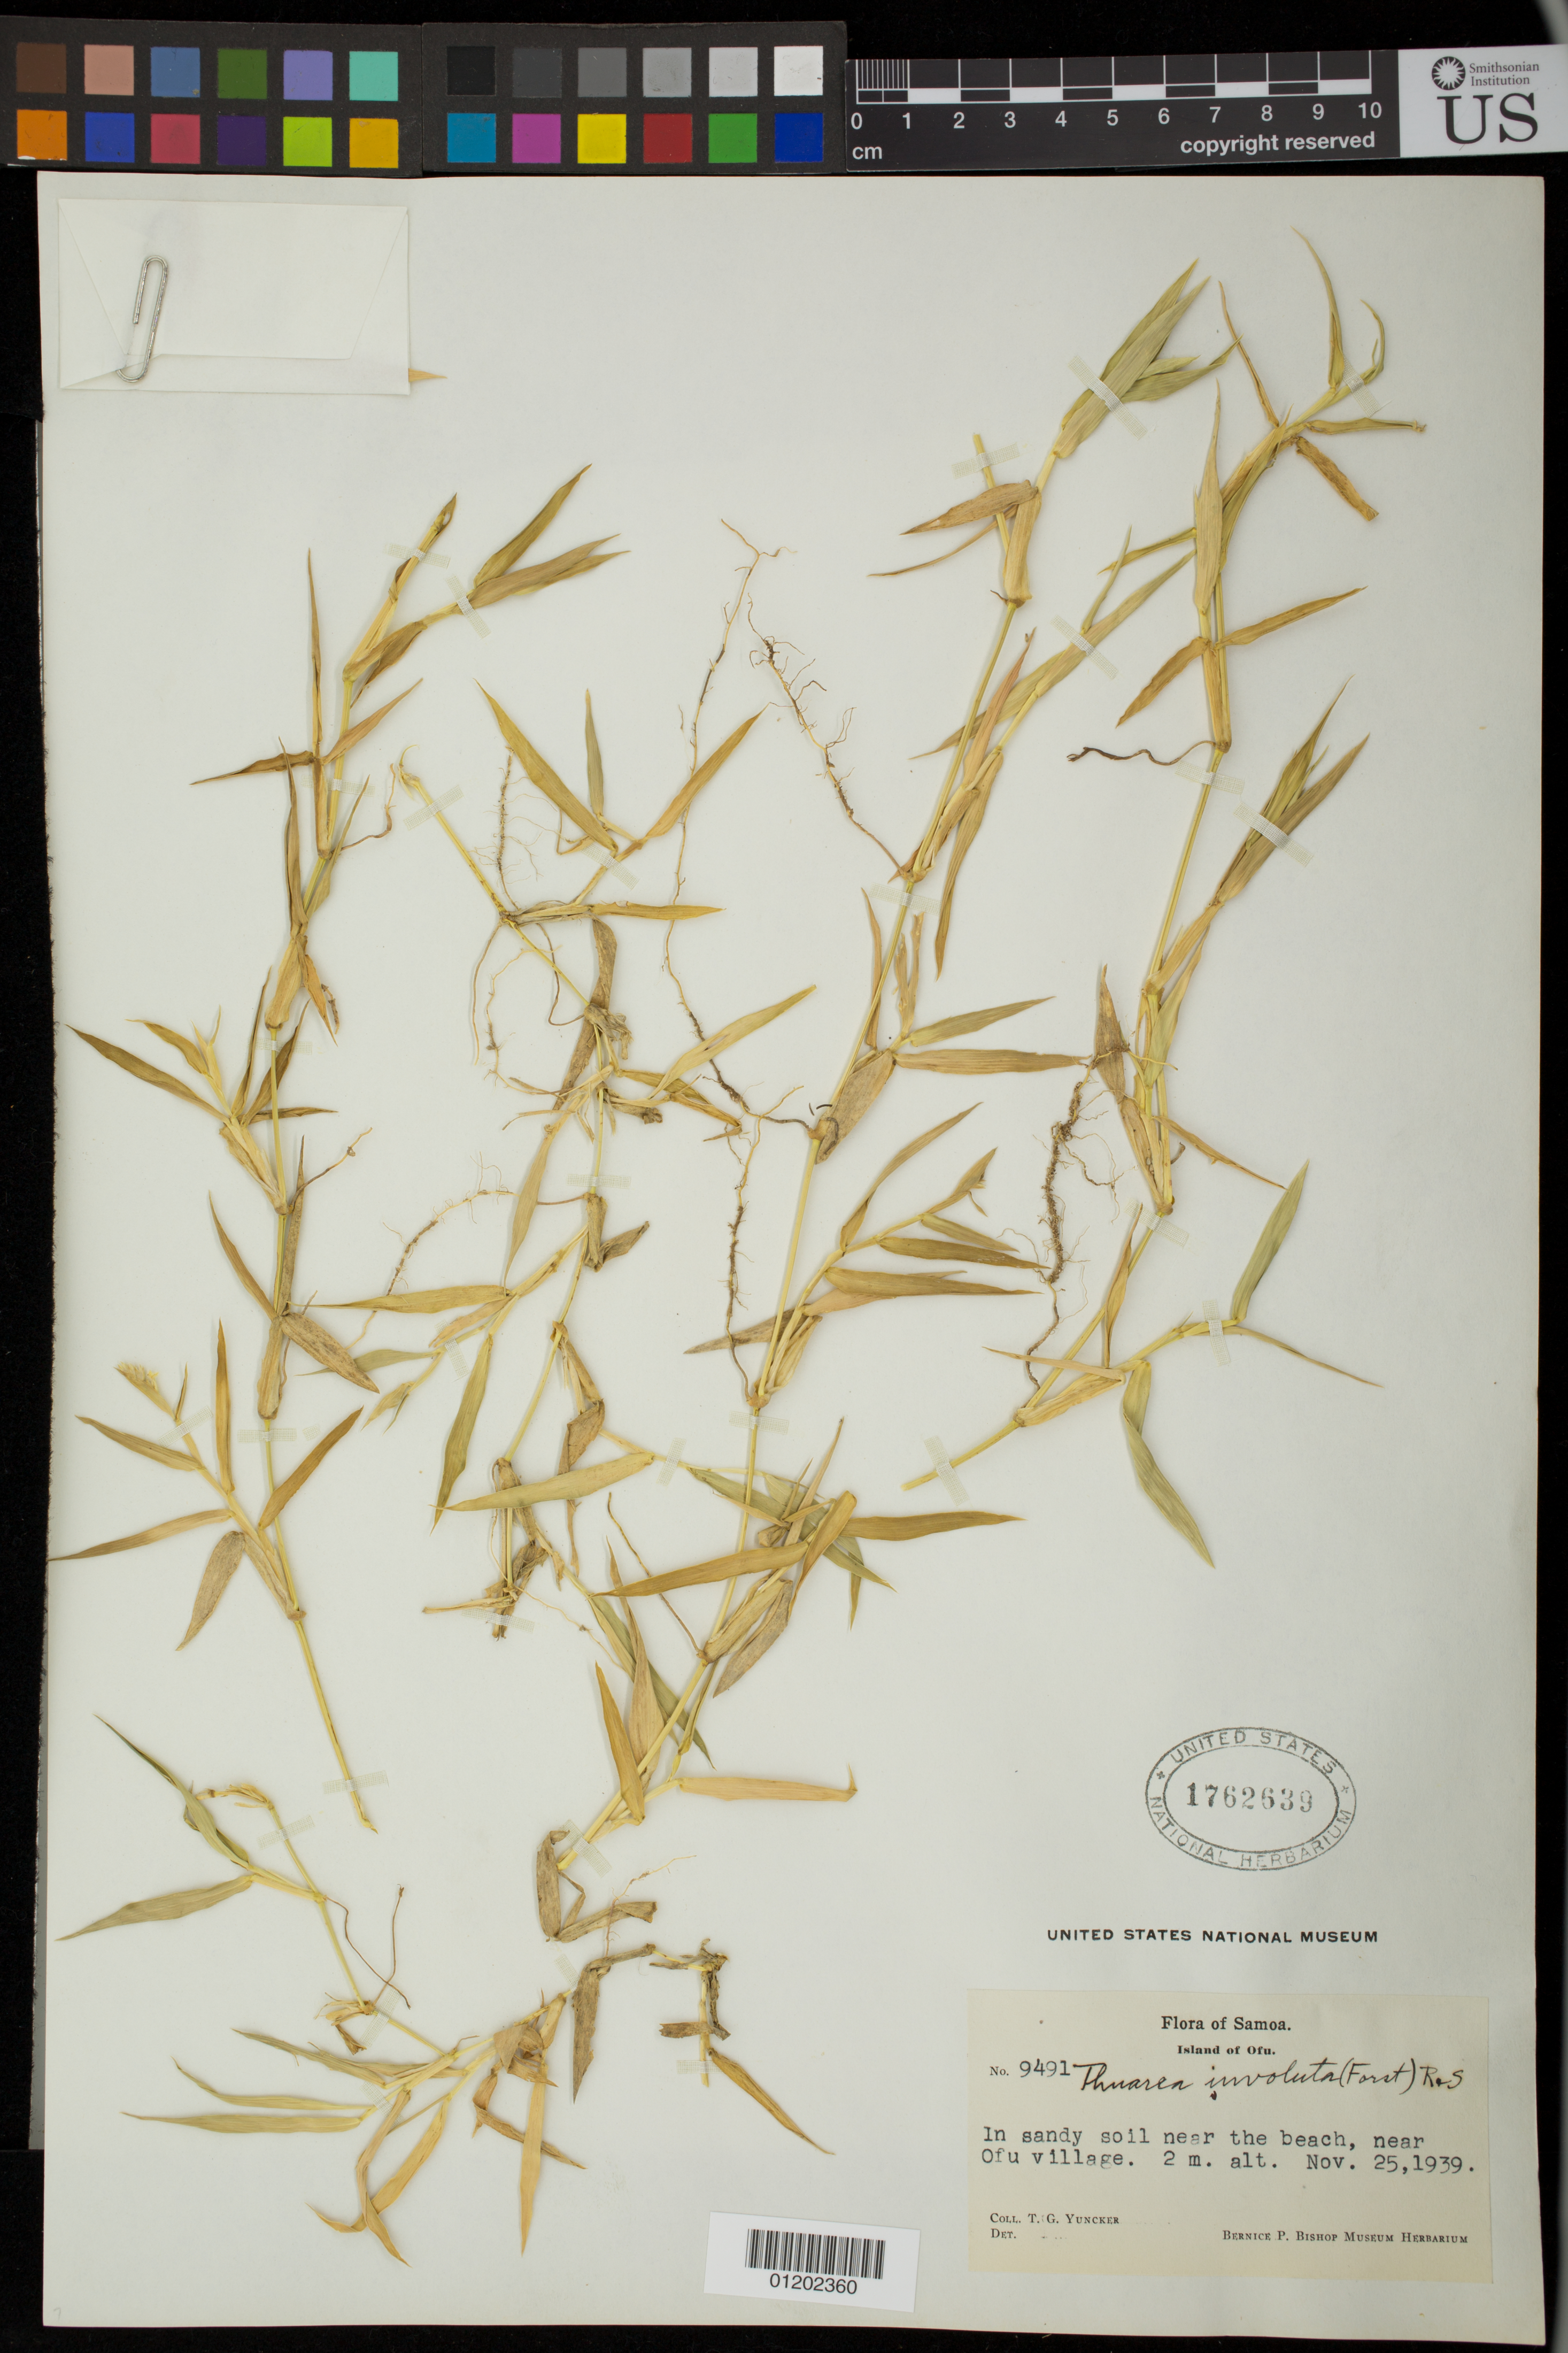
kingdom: Plantae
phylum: Tracheophyta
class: Liliopsida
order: Poales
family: Poaceae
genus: Thuarea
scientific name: Thuarea involuta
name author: (G. Forst.) R. Br. ex Sm.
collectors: T. G. Yuncker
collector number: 9491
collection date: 1939-11-25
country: American Samoa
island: Ofu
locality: Ofu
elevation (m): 2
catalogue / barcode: US 1762639